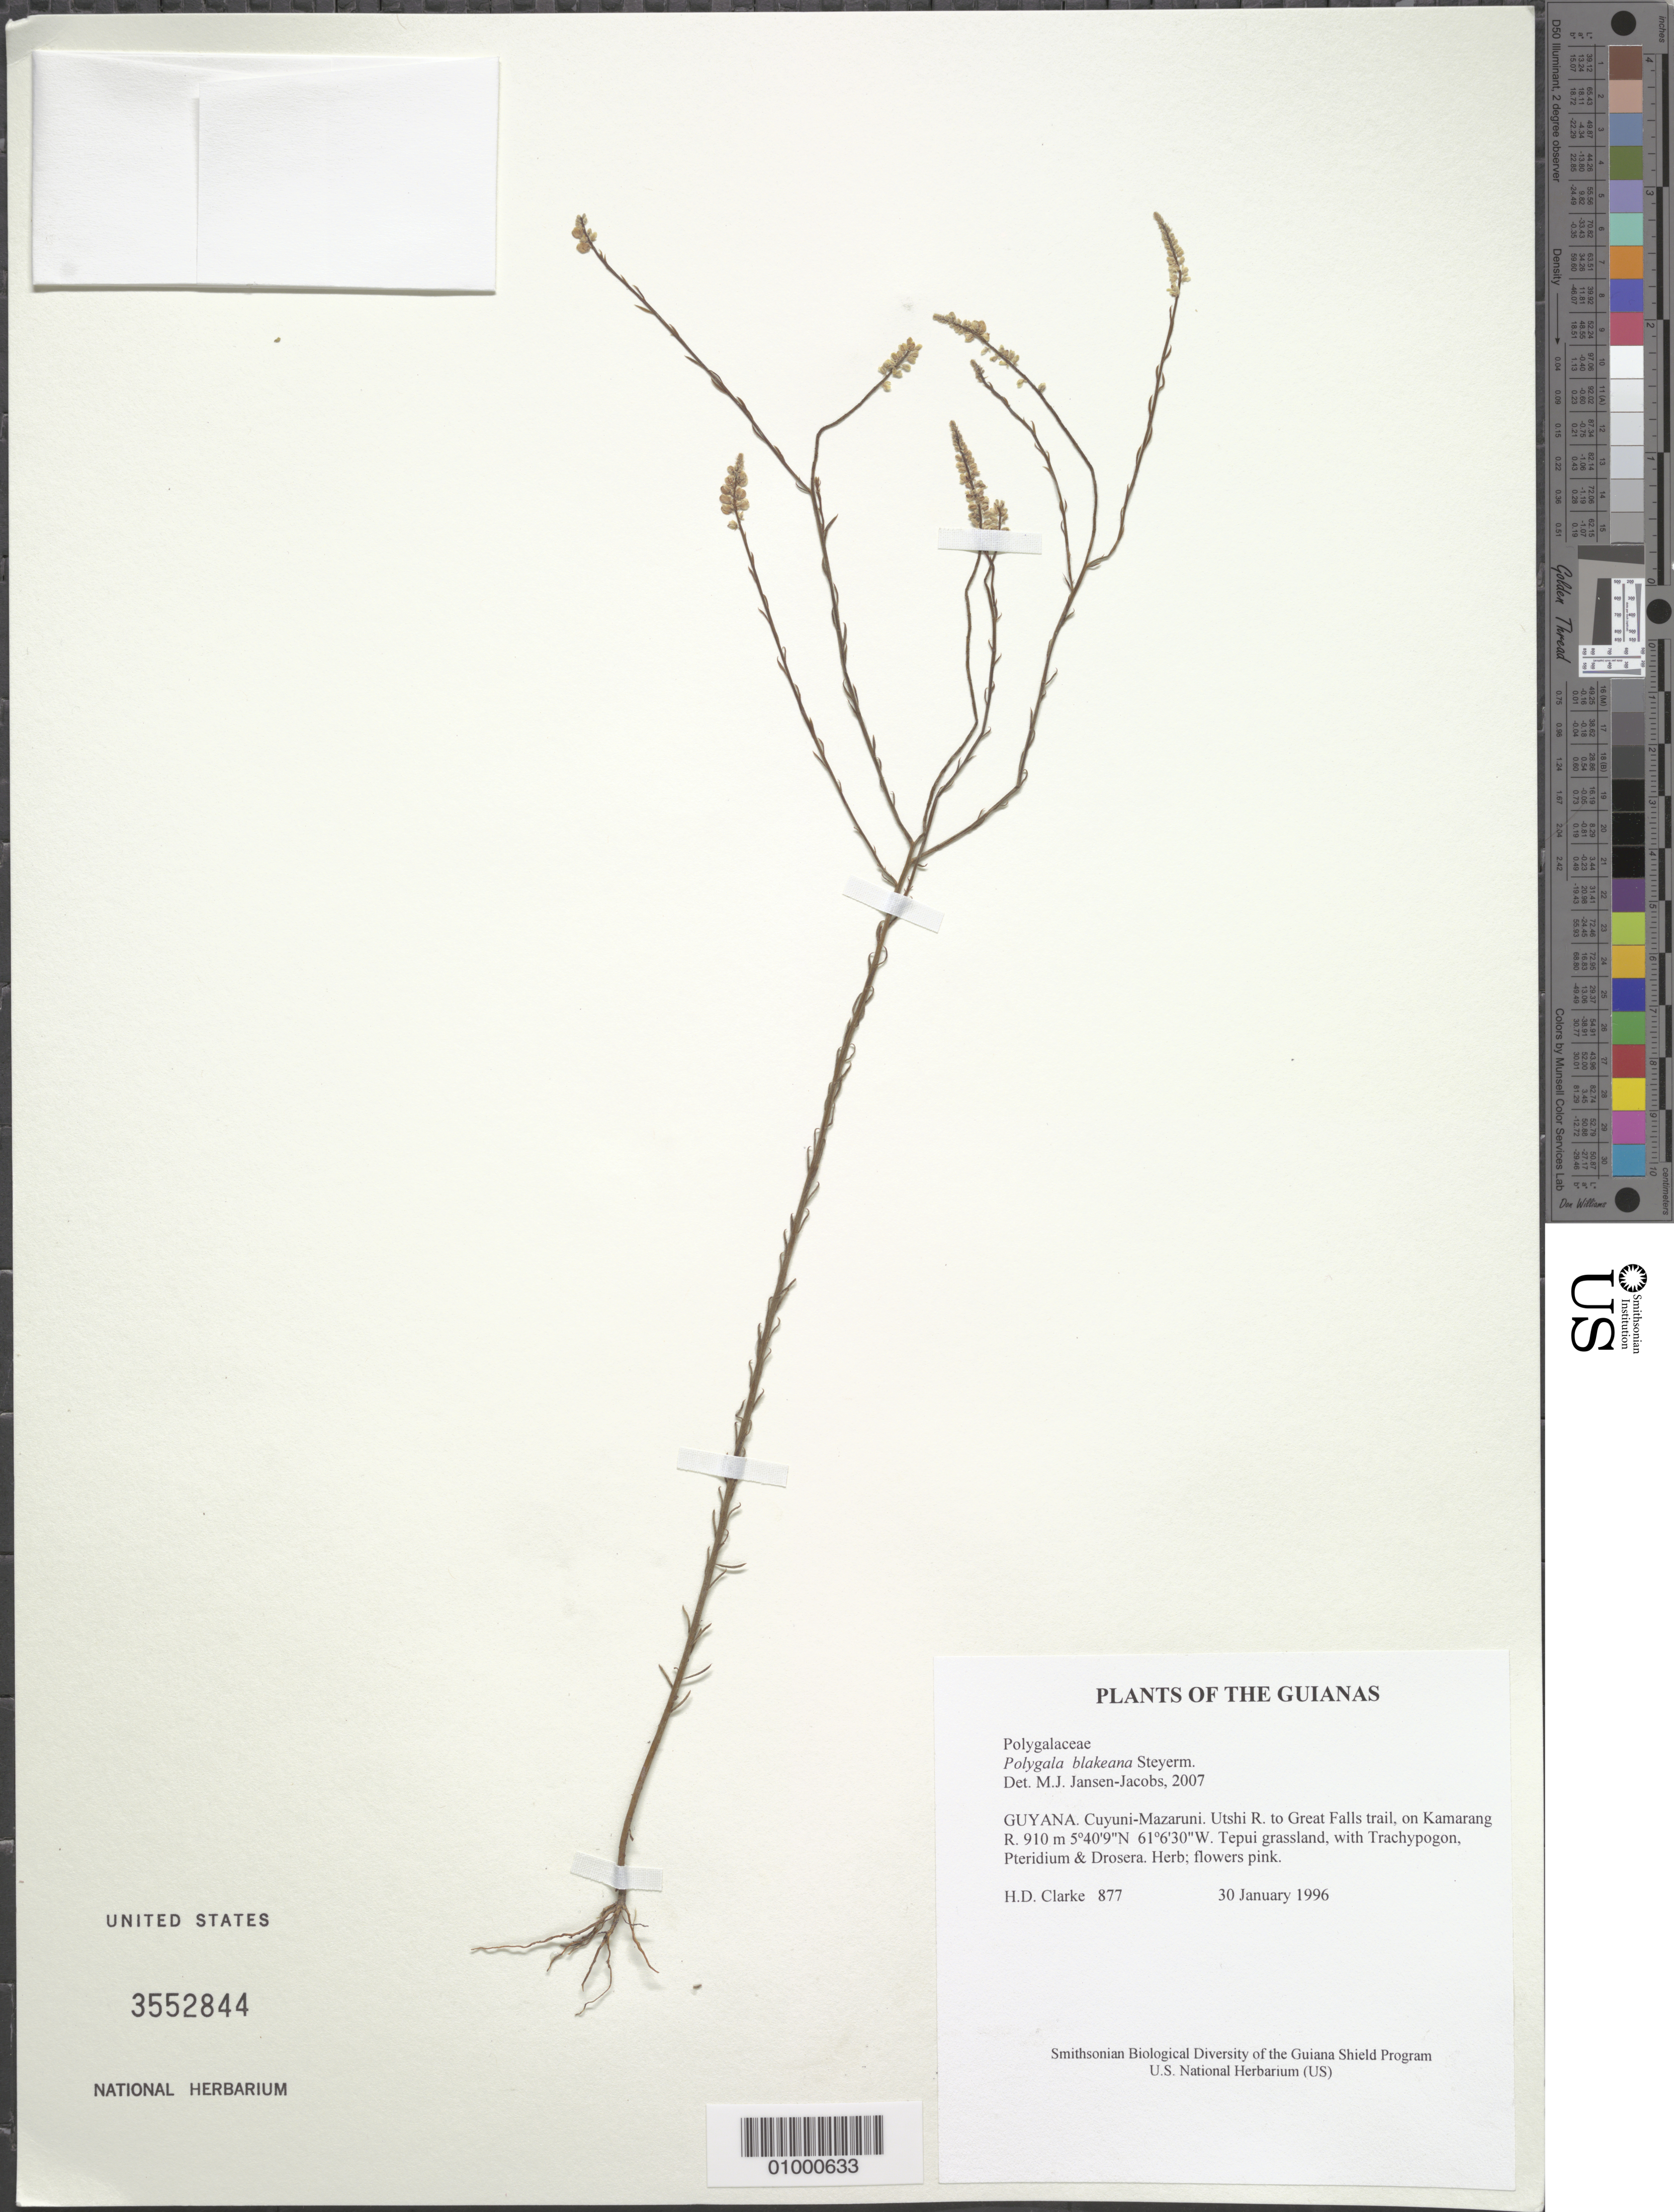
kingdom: Plantae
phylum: Tracheophyta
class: Magnoliopsida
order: Fabales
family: Polygalaceae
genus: Polygala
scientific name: Polygala blakeana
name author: Steyerm.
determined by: Jansen-Jacobs, M. J., (U), Nationaal Herbarium Nederland, Utrecht University branch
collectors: H. D. Clarke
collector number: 877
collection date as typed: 30 January 1996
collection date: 1996-01-30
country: Guyana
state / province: Cuyuni-Mazaruni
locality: Utshi R. to Great Falls trail, on Kamarang R.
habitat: Tepui grassland, with Trachypogon, Pteridium & Drosera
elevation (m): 910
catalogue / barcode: US 3552844